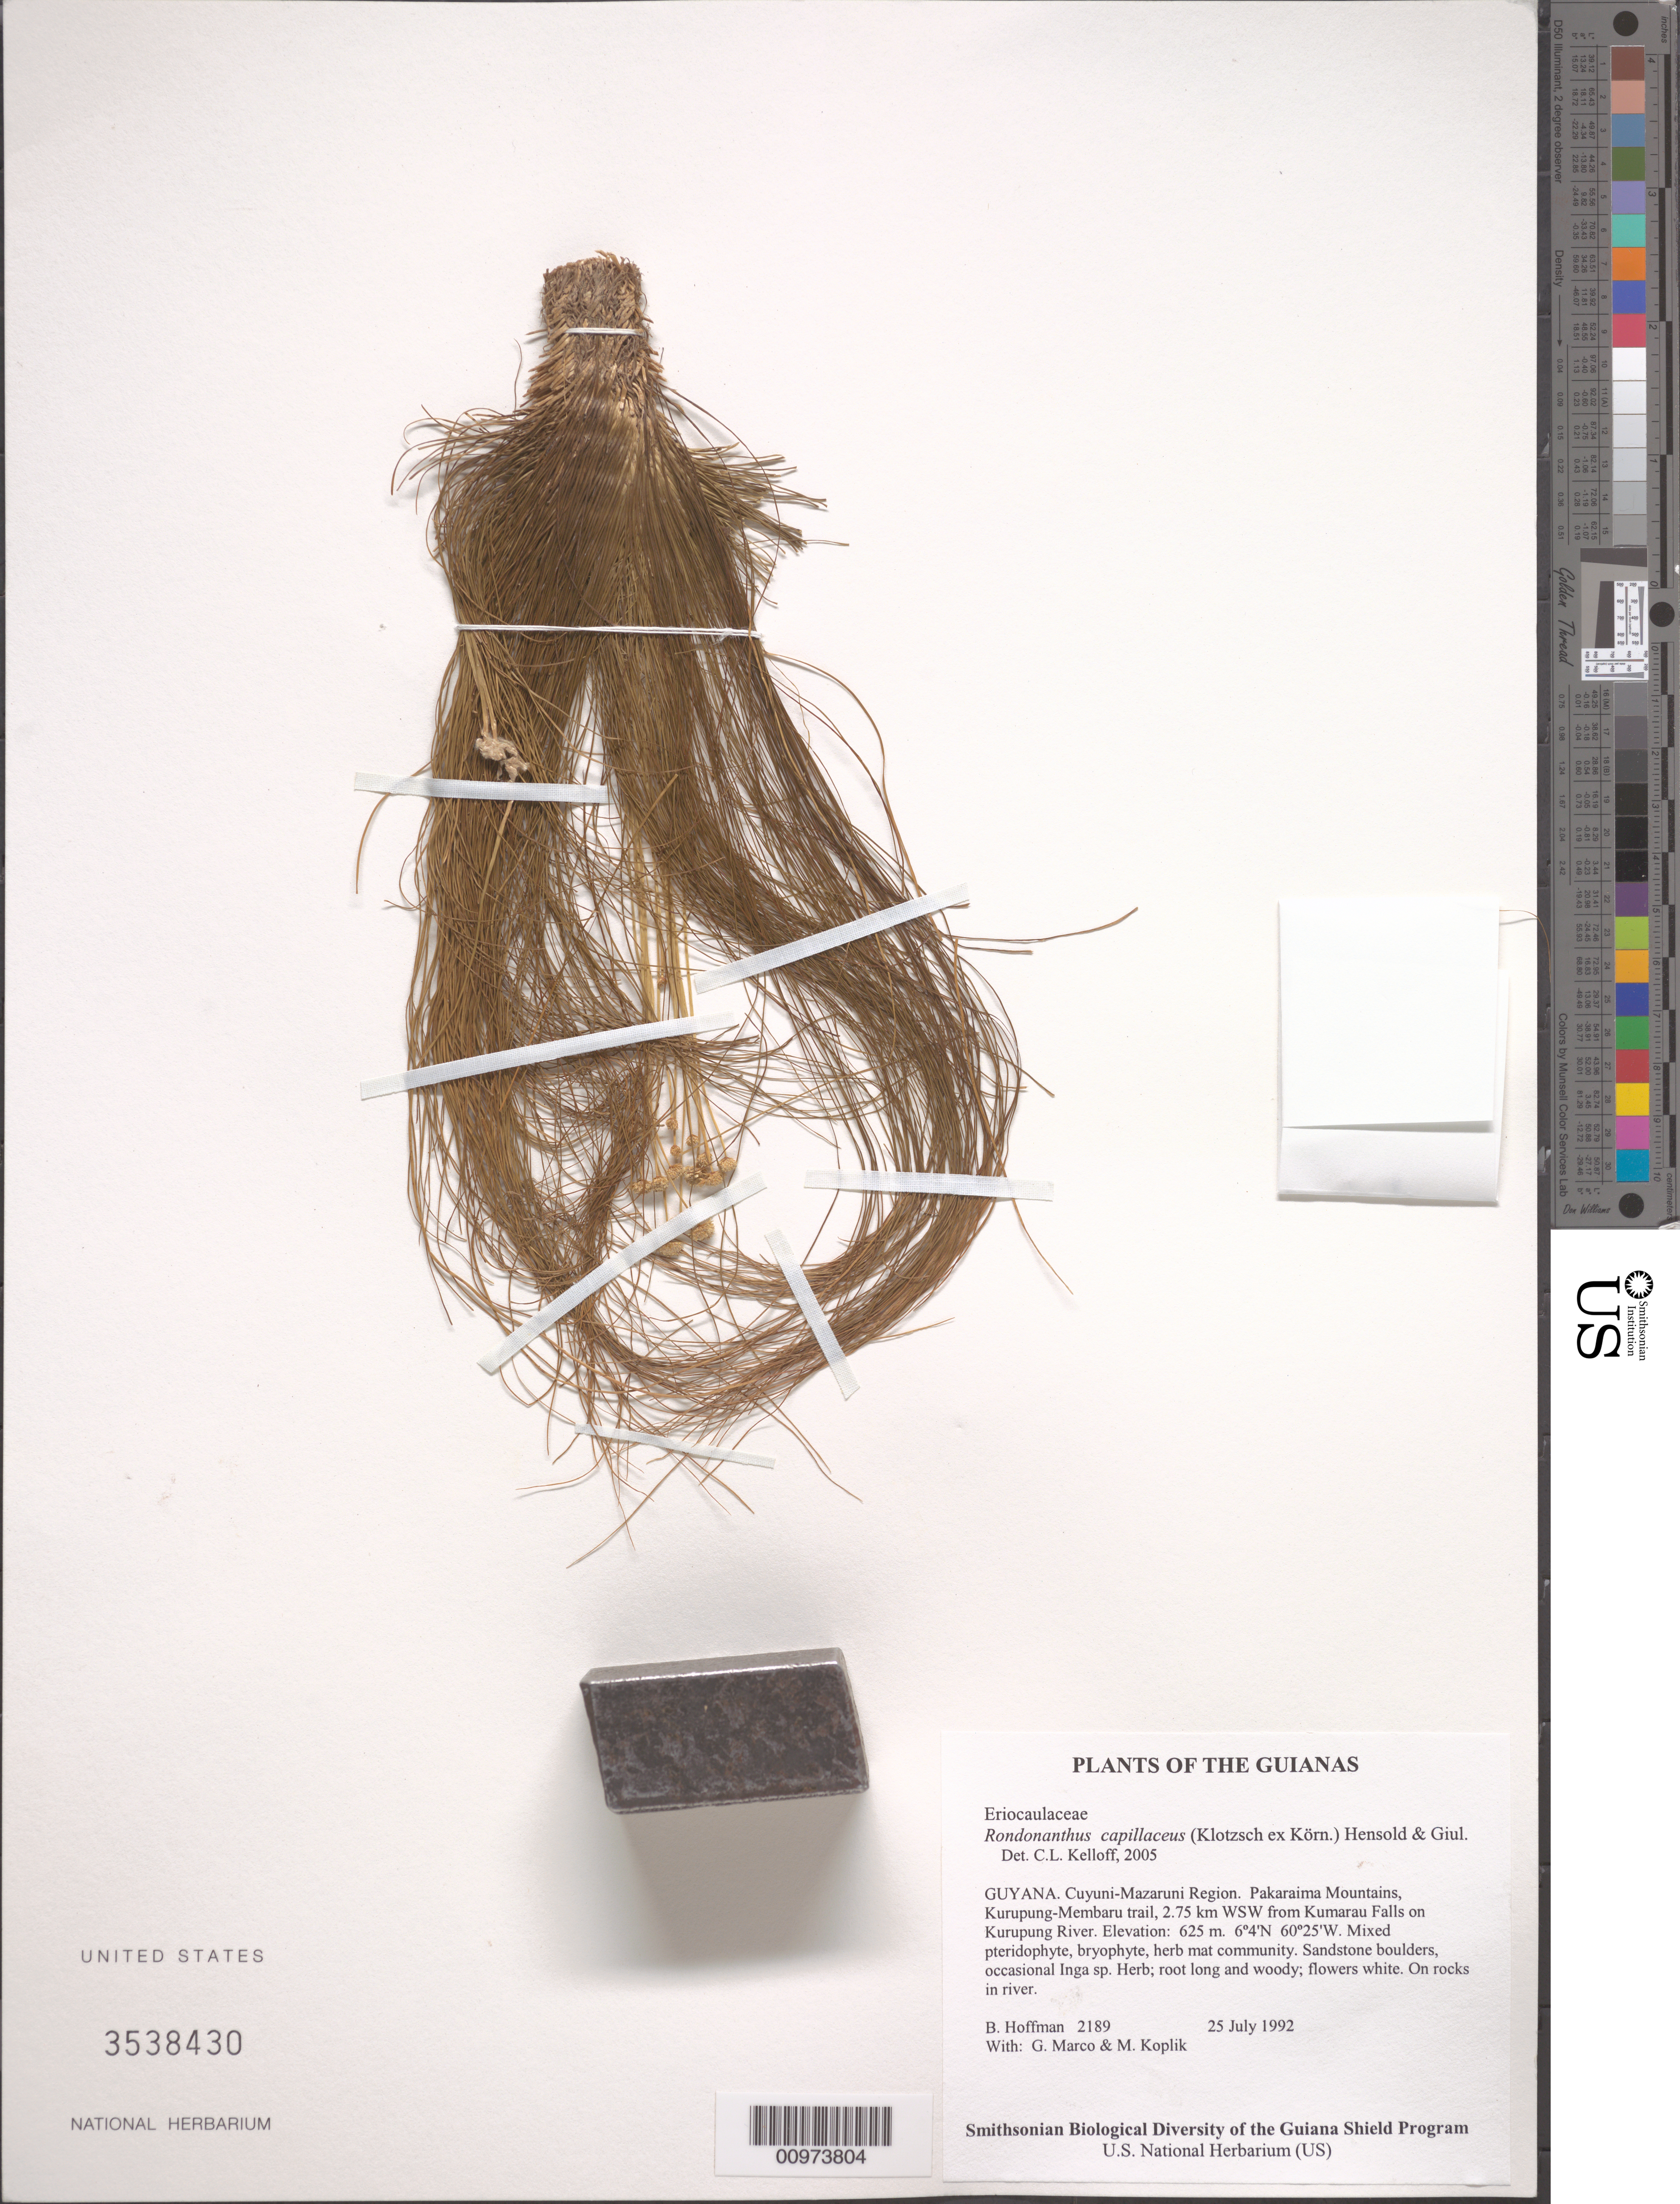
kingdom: Plantae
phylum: Tracheophyta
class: Liliopsida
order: Poales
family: Eriocaulaceae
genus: Rondonanthus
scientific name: Rondonanthus capillaceus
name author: (Klotzsch ex Körn.) Hensold & Giul.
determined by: Kelloff, Carol L., (US), Smithsonian Institution - National Museum of Natural History (UNITED STATES)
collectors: B. Hoffman, G. Marco & M. Koplik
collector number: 2189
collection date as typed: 25 July 1992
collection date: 1992-07-25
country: Guyana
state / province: Cuyuni-Mazaruni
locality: Pakaraima Mountains, Kurupung-Membaru trail, 2.75 km WSW from Kumarau Falls on Kurupung River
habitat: Mixed pteridophyte, bryophyte, herb mat community. Sandstone boulders, occasional Inga sp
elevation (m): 625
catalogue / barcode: US 3538430